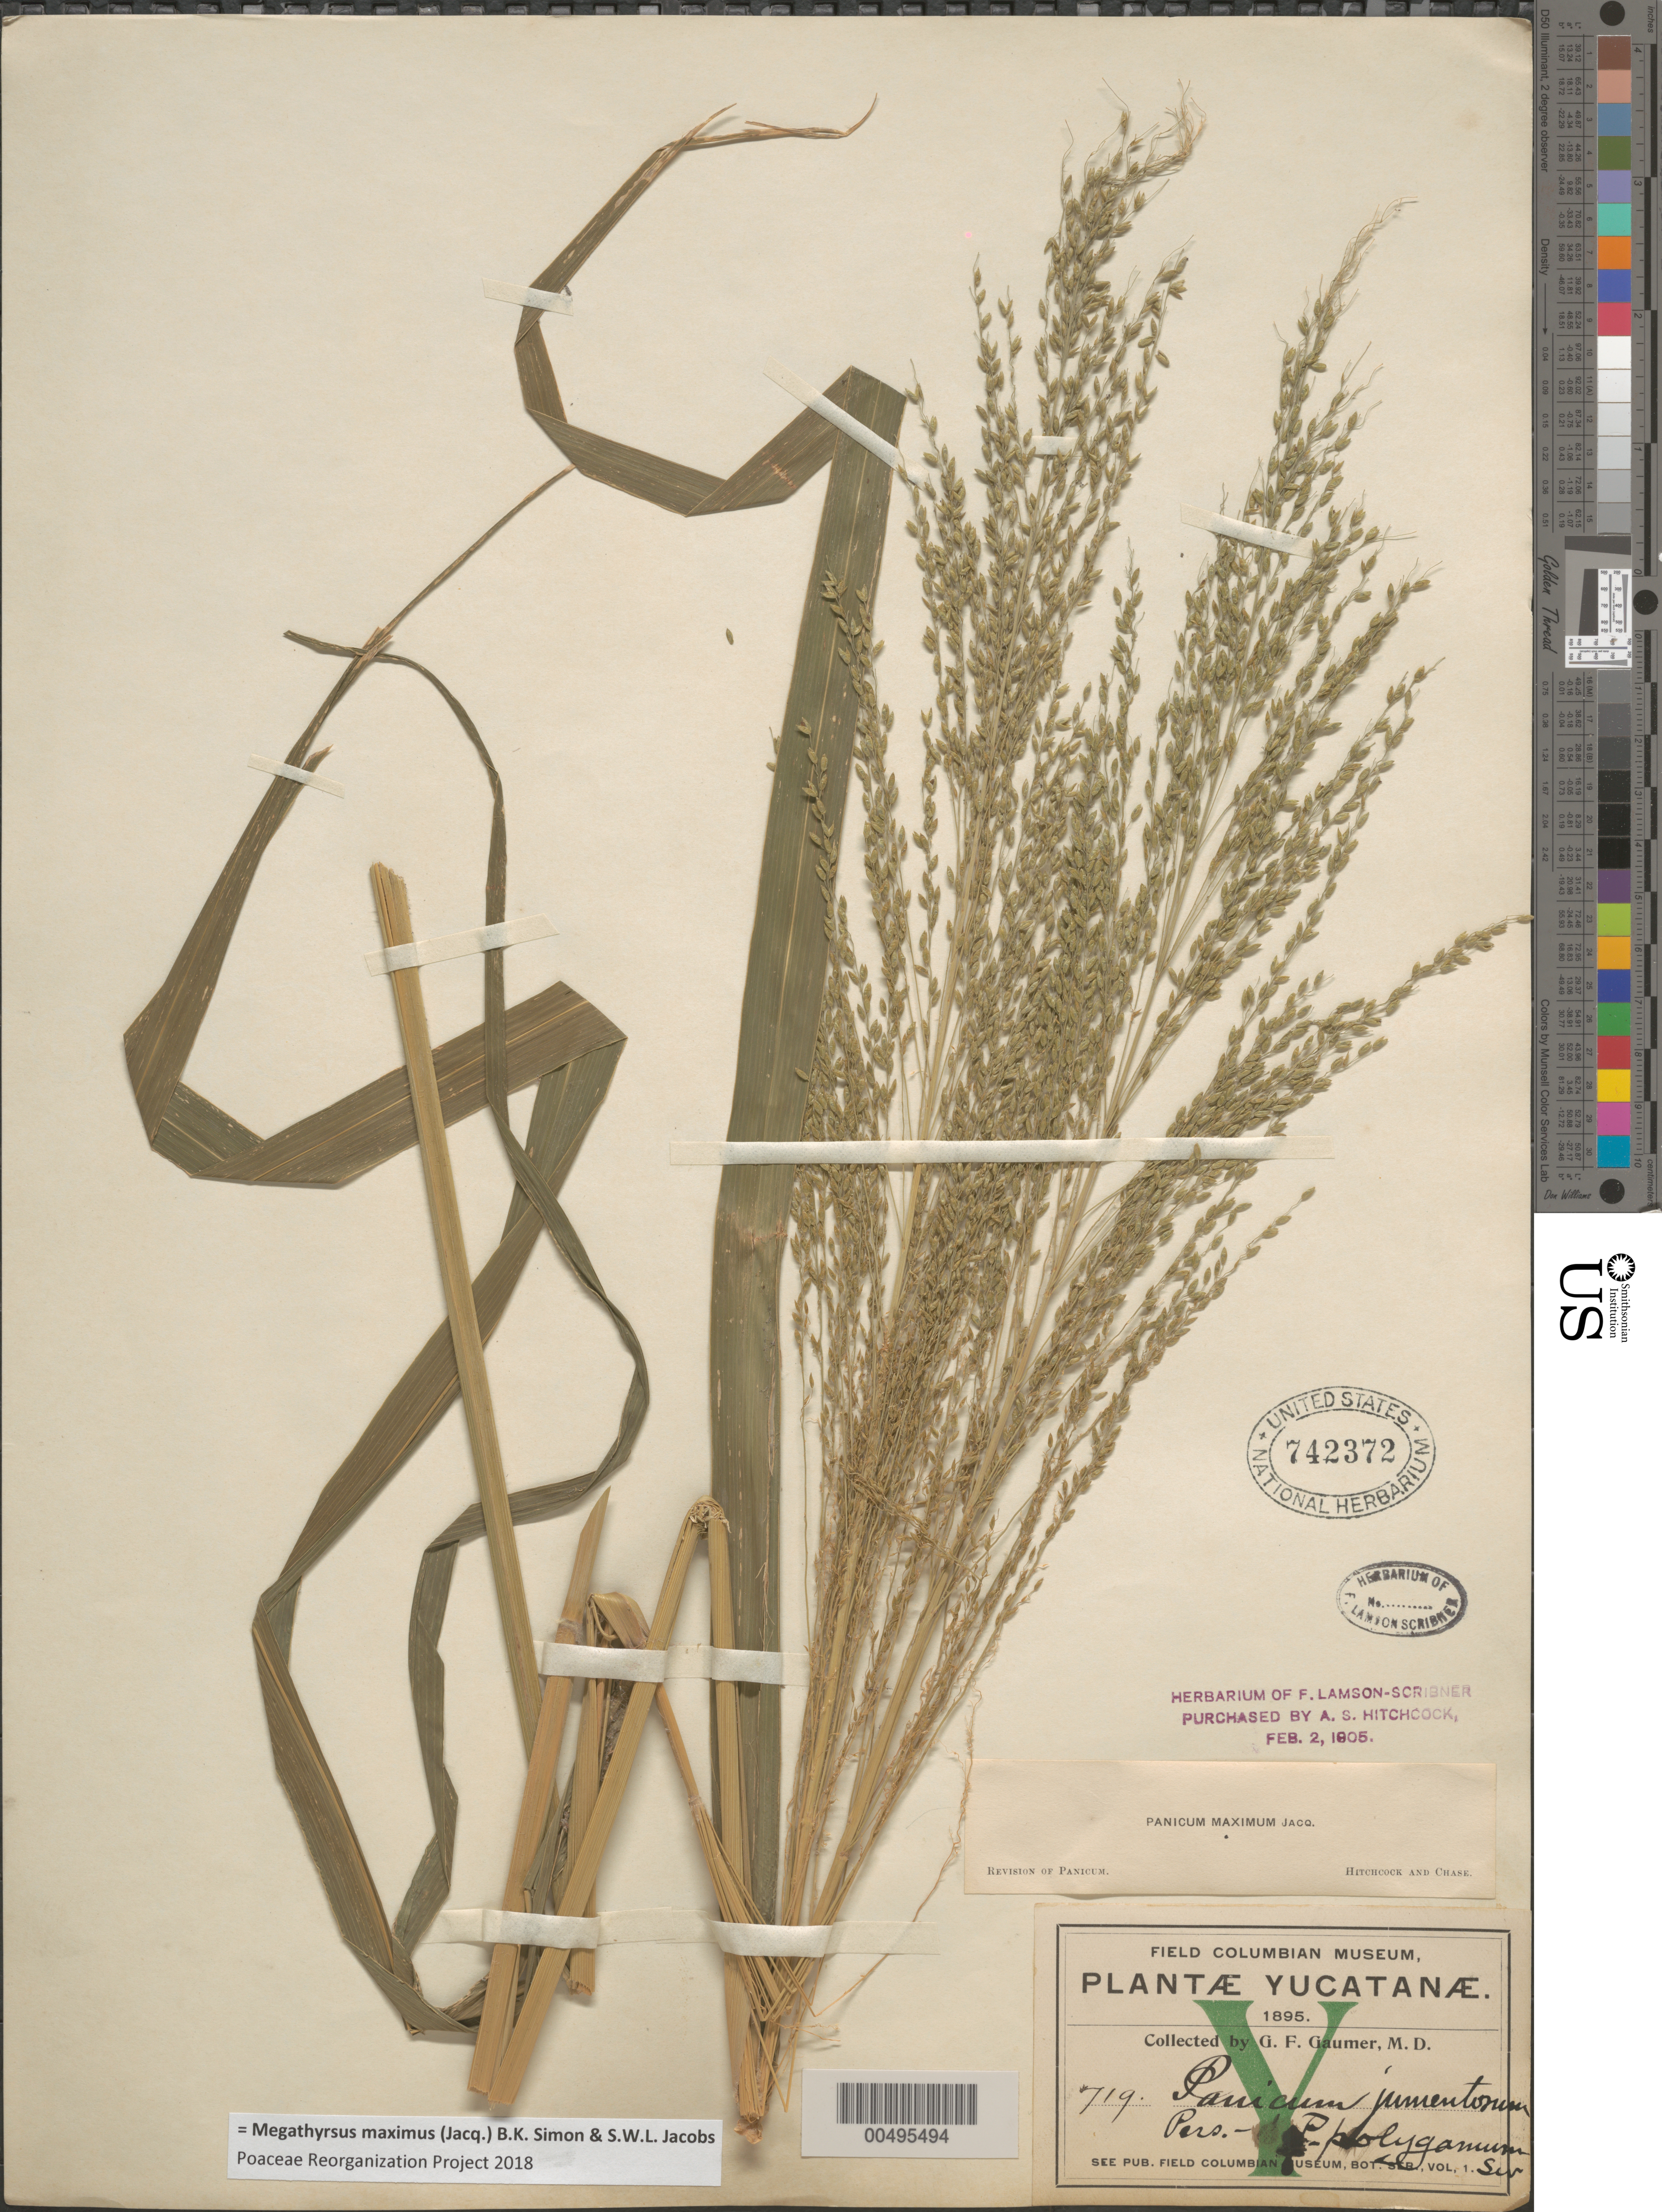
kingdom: Plantae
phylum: Tracheophyta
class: Liliopsida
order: Poales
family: Poaceae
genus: Megathyrsus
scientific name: Megathyrsus maximus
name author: (Jacq.) B.K. Simon & S.W.L. Jacobs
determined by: Poaceae Reorganization Project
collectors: G. F. Gaumer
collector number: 719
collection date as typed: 1895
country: Mexico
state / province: Yucatan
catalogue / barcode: US 742372